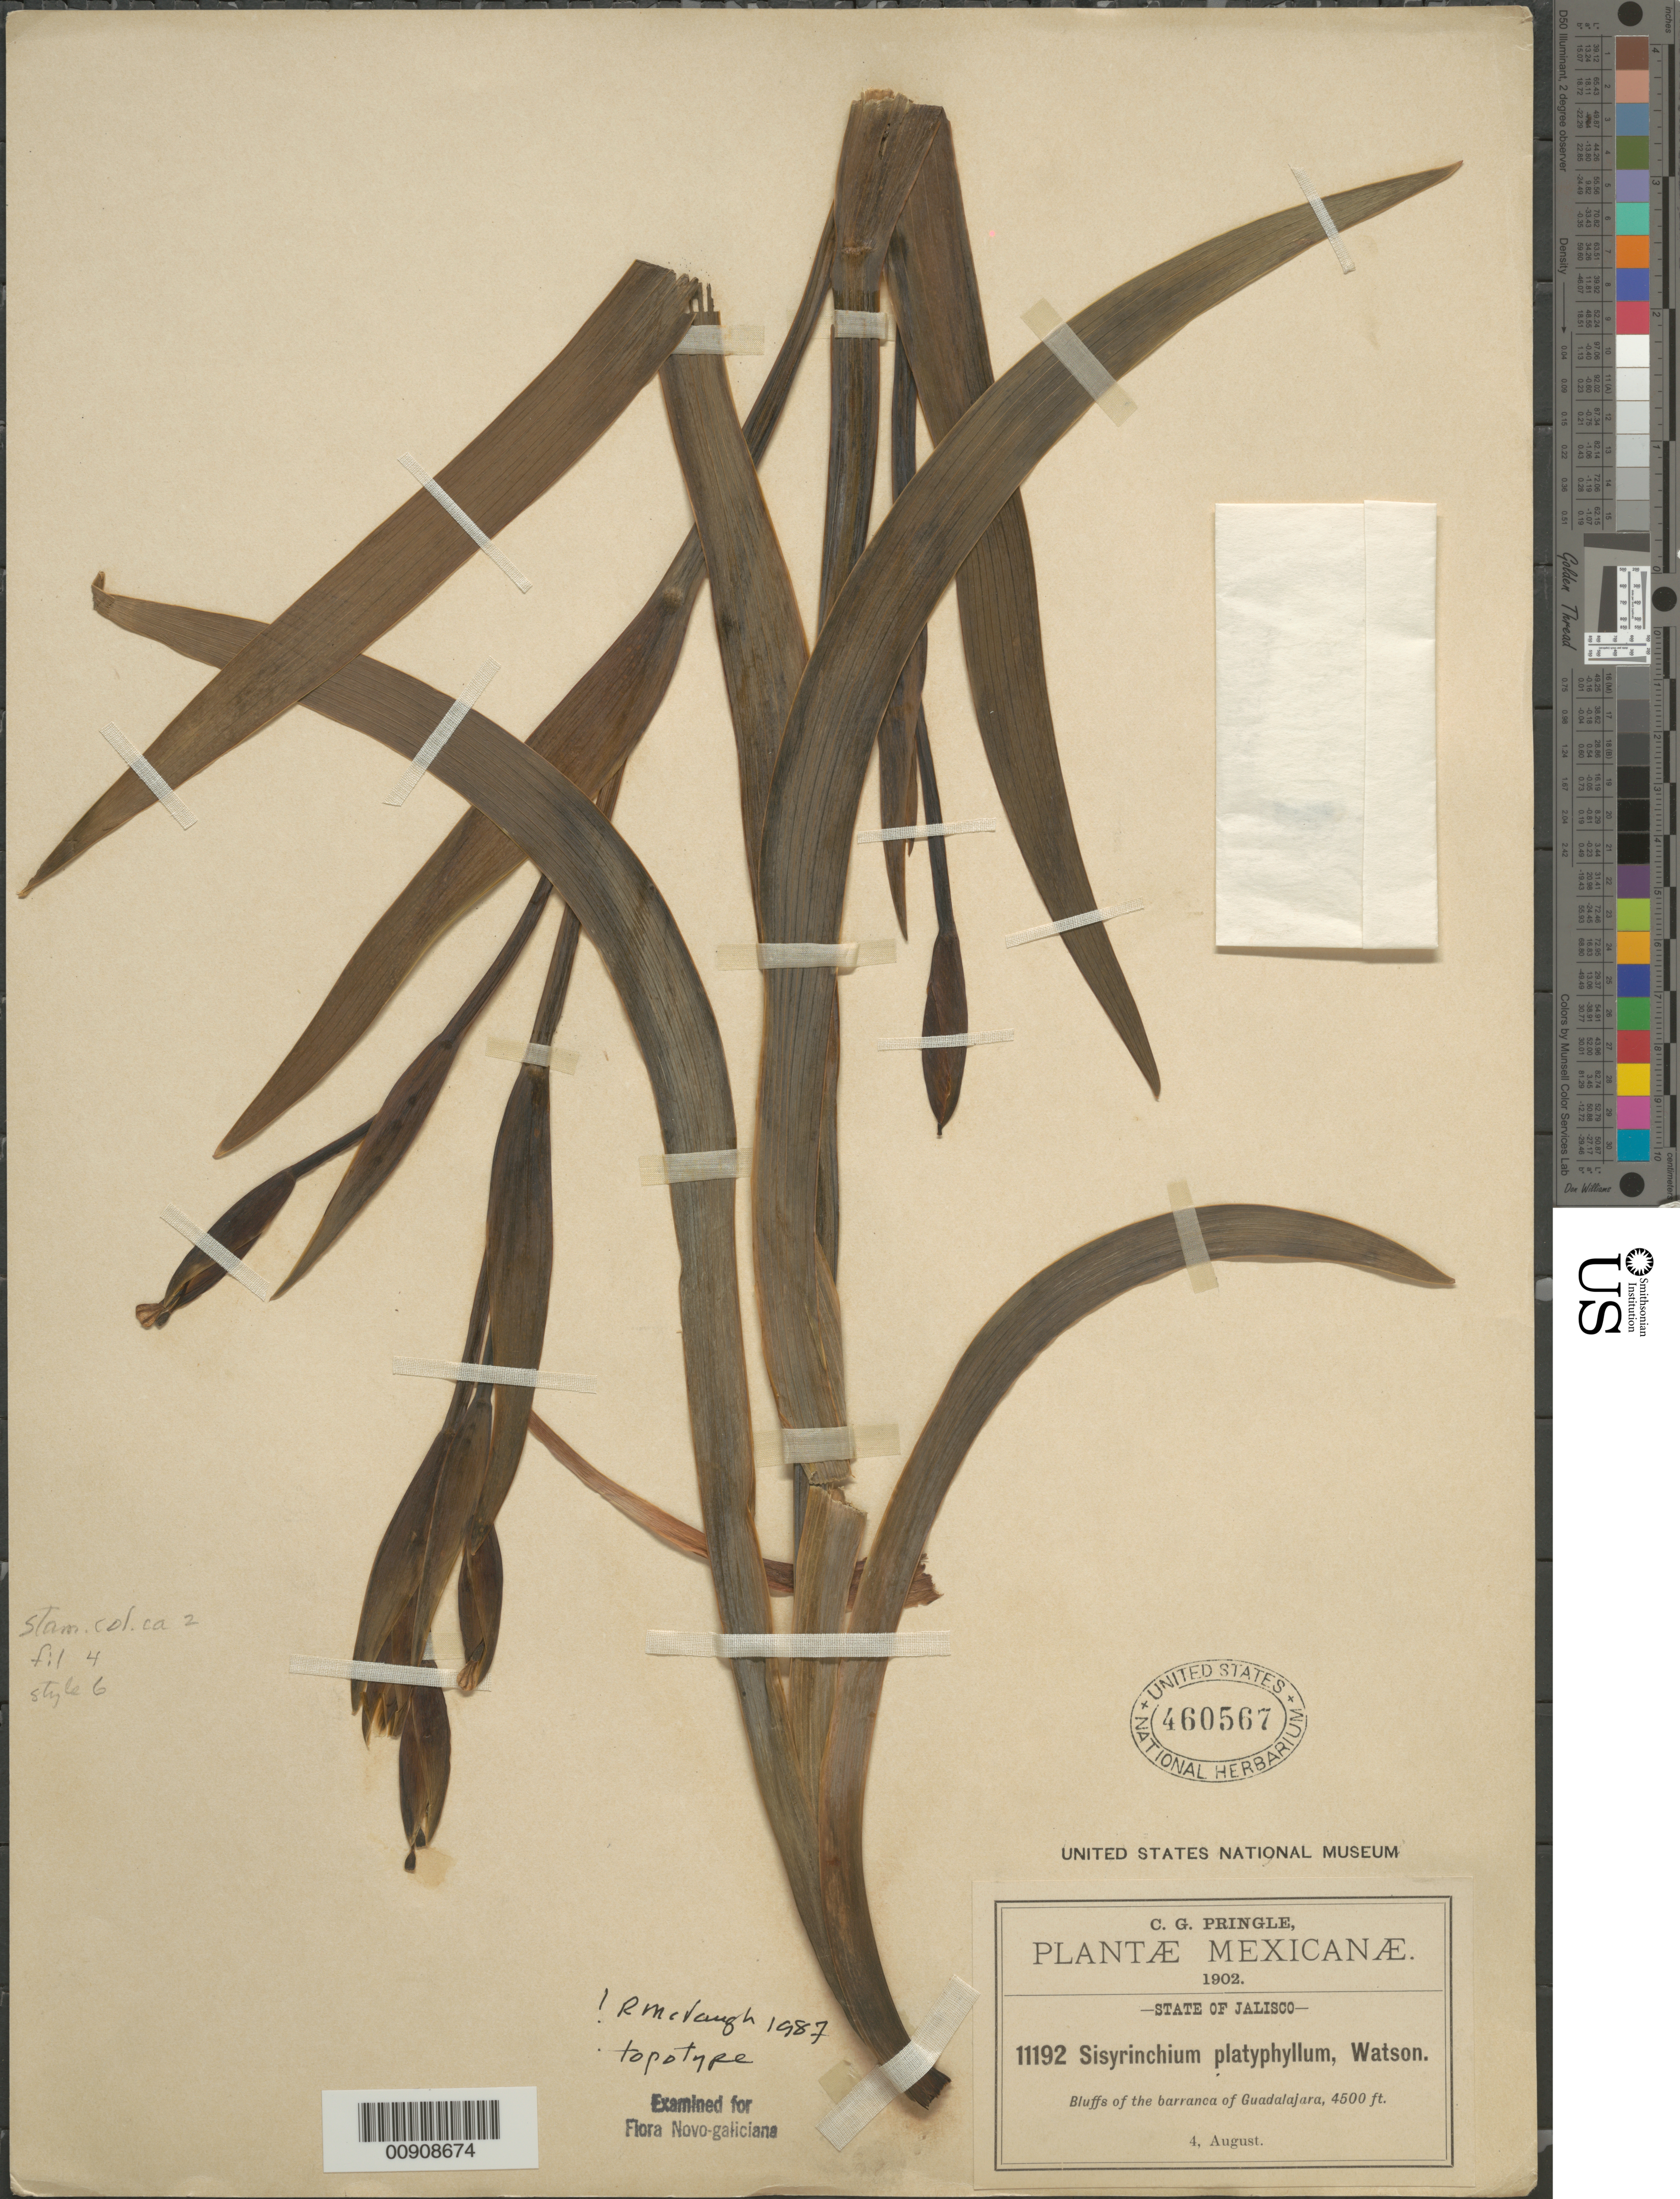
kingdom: Plantae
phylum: Tracheophyta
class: Liliopsida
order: Asparagales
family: Iridaceae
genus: Sisyrinchium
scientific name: Sisyrinchium platyphyllum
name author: S. Watson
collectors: C. G. Pringle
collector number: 11192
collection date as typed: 04 Aug 1902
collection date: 1902-08-04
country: Mexico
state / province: Jalisco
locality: Barranca of Guadalajara, State of Jalisco.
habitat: Bluffs of the barranca.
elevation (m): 1372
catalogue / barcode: US 460567